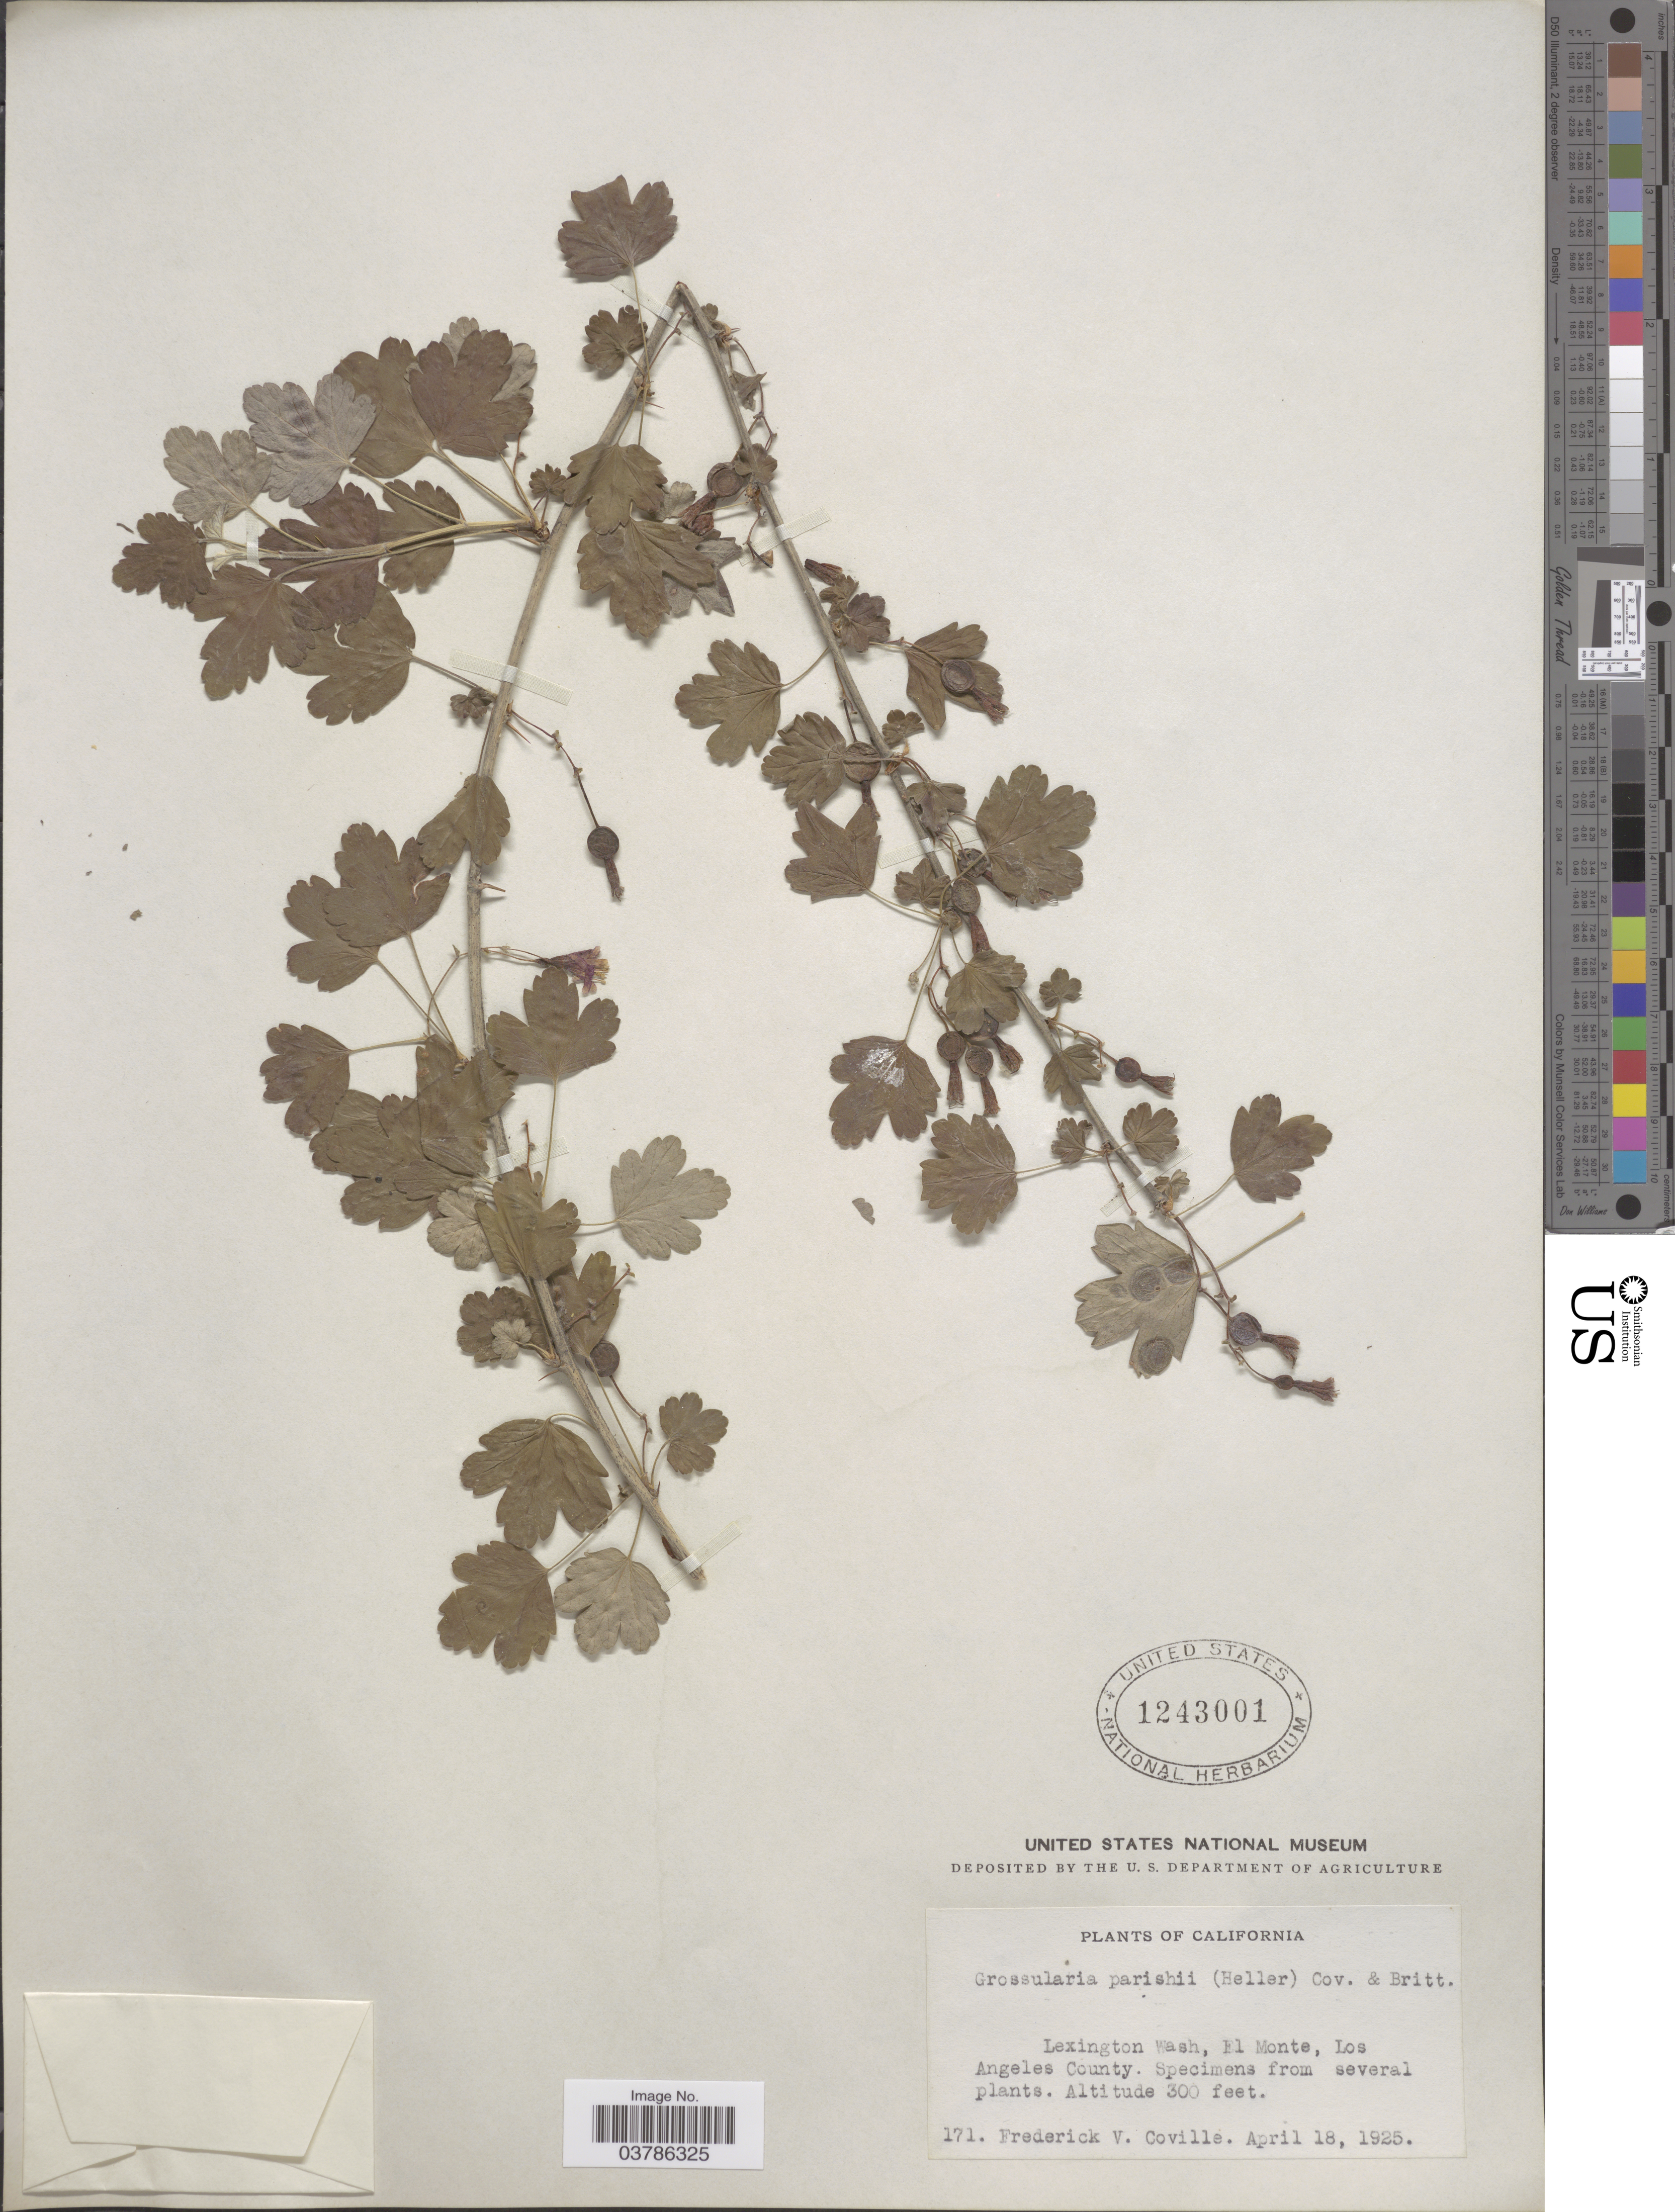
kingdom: Plantae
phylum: Tracheophyta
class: Magnoliopsida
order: Saxifragales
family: Grossulariaceae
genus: Ribes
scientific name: Ribes divaricatum var. parishii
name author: (A. Heller) Jeps.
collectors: F. V. Coville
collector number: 171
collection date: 1925-04-18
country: United States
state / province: California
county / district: Los Angeles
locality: Lexington Wash, El Monte, Los Angeles County.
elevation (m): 91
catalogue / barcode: US 1243001